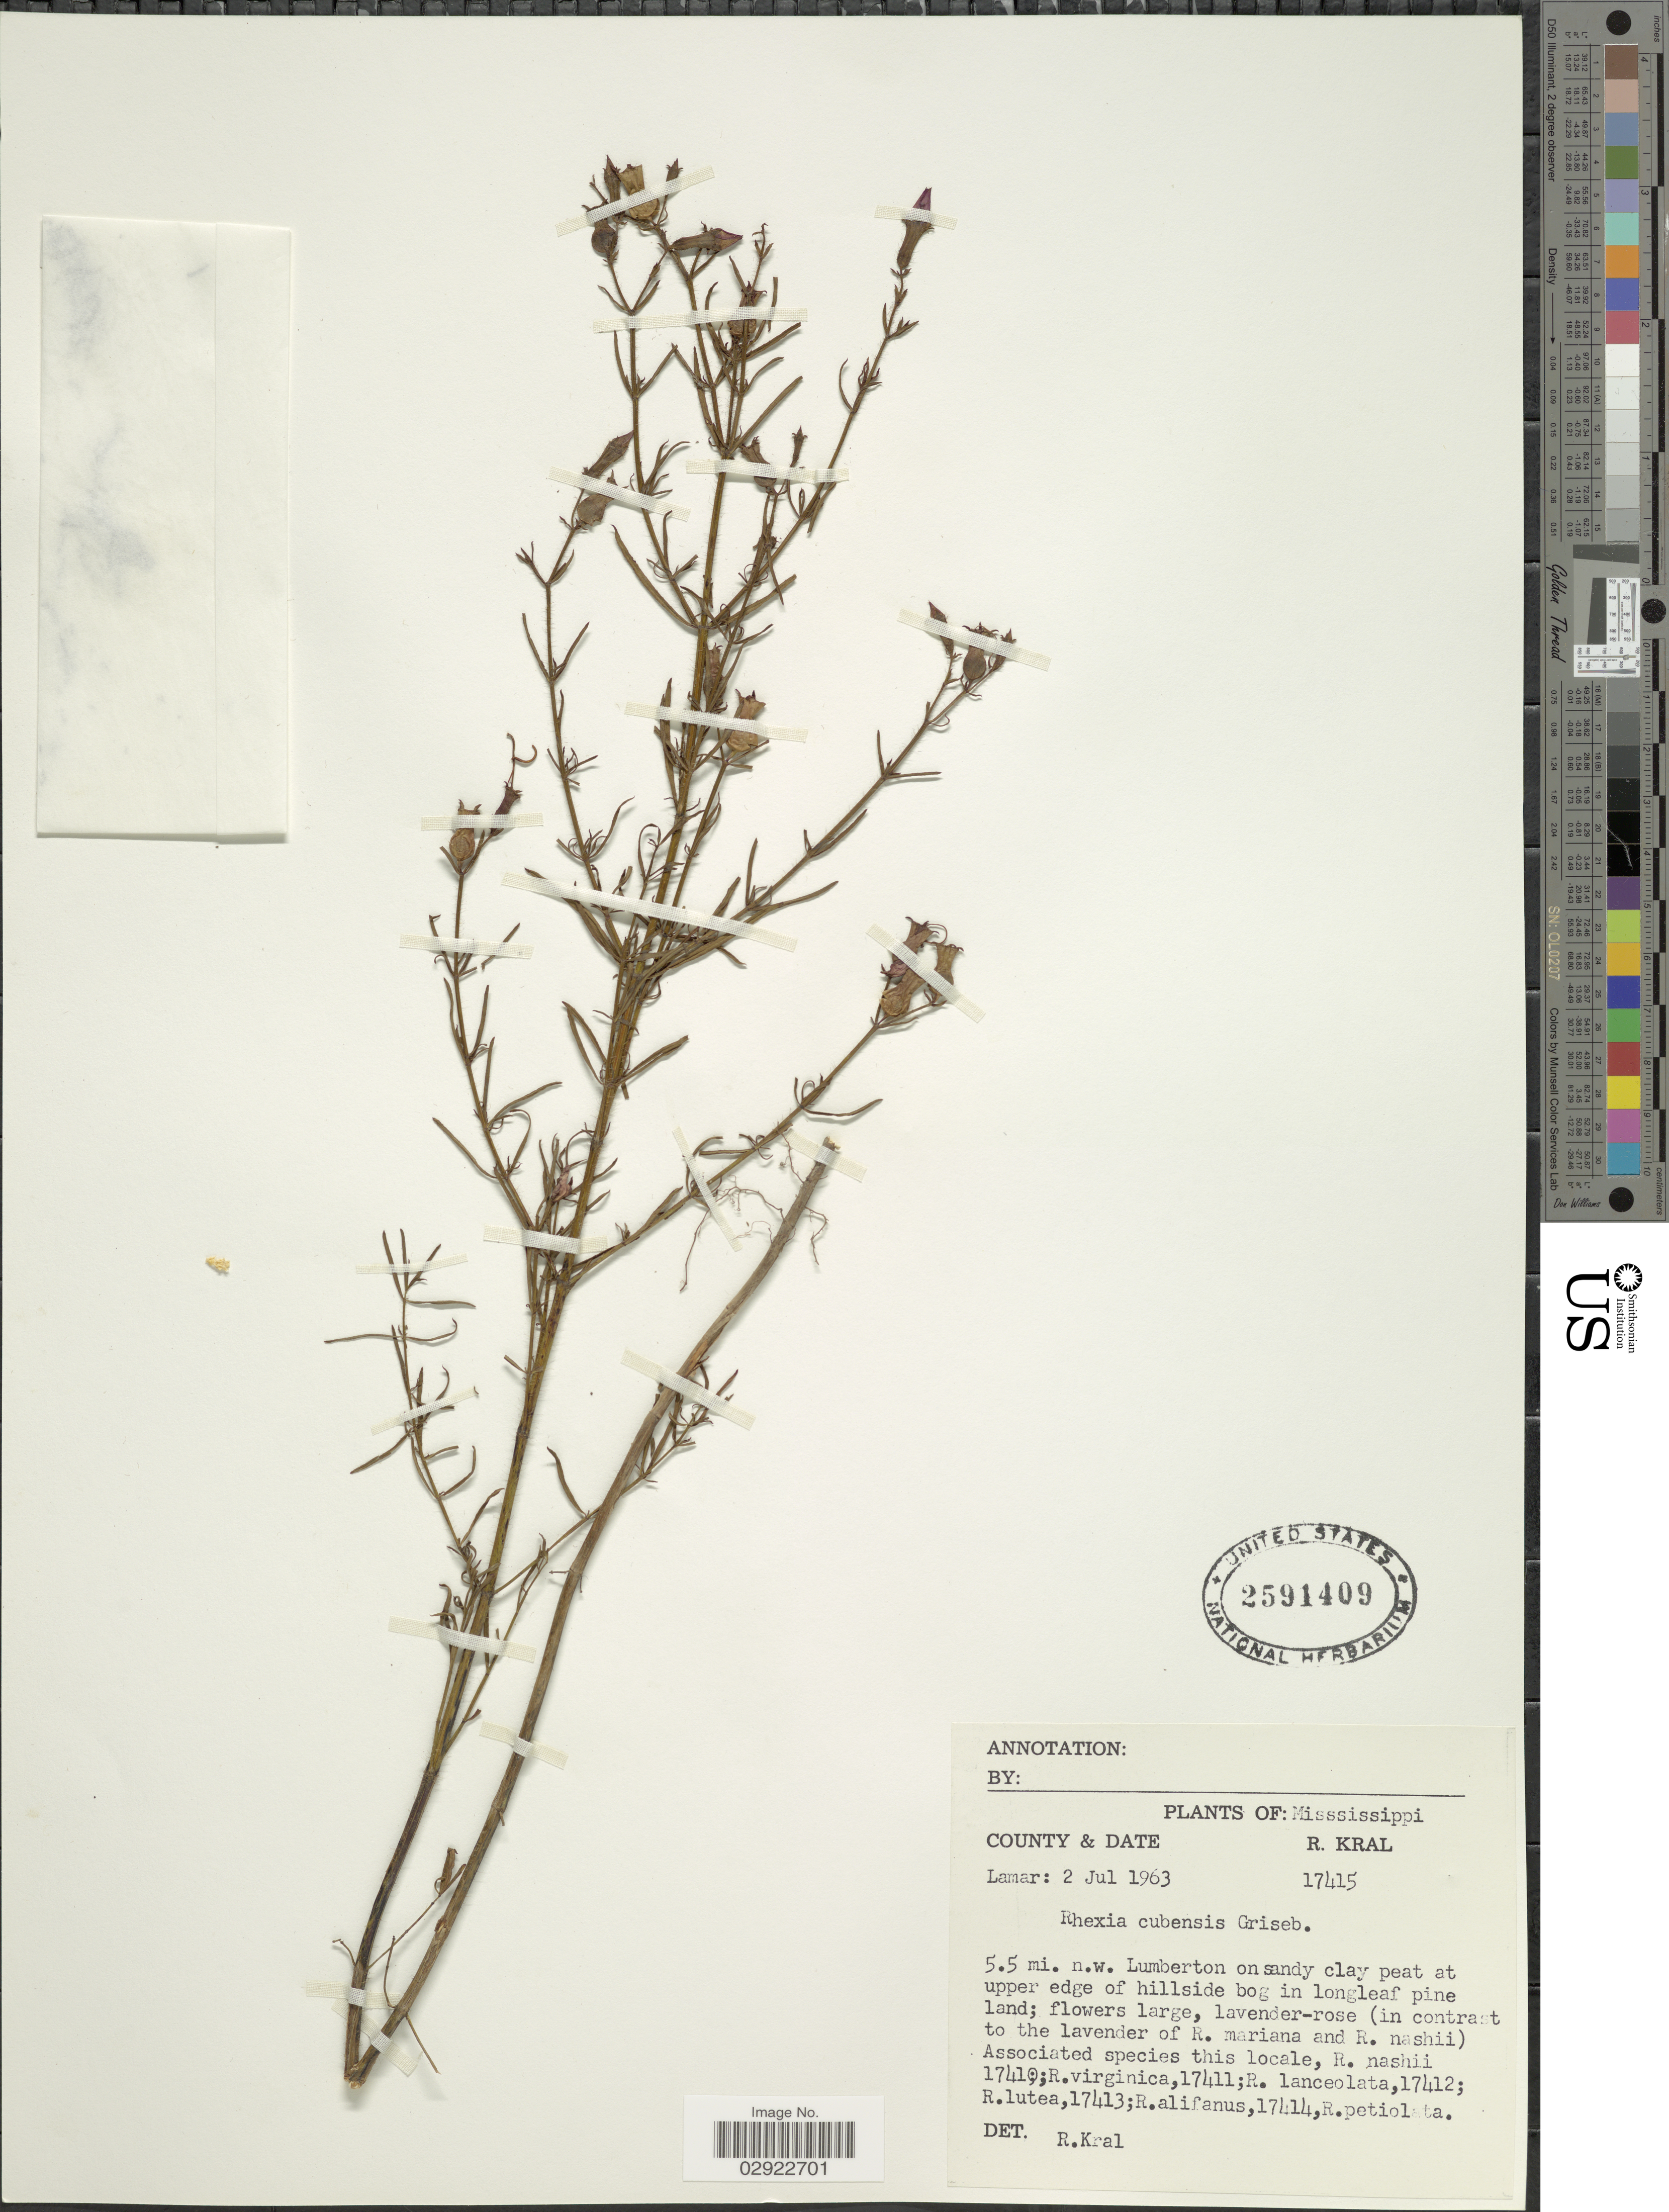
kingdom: Plantae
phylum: Tracheophyta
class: Magnoliopsida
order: Myrtales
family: Melastomataceae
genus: Rhexia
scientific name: Rhexia cubensis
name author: Griseb.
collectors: R. Kral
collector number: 17415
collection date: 1963-07-02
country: United States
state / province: Mississippi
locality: Lamar County. 5.5 mi. n.w. Lumberton on sandy clay peat at upper edge of hillside bog in longleaf pine land.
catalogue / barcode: US 2591409